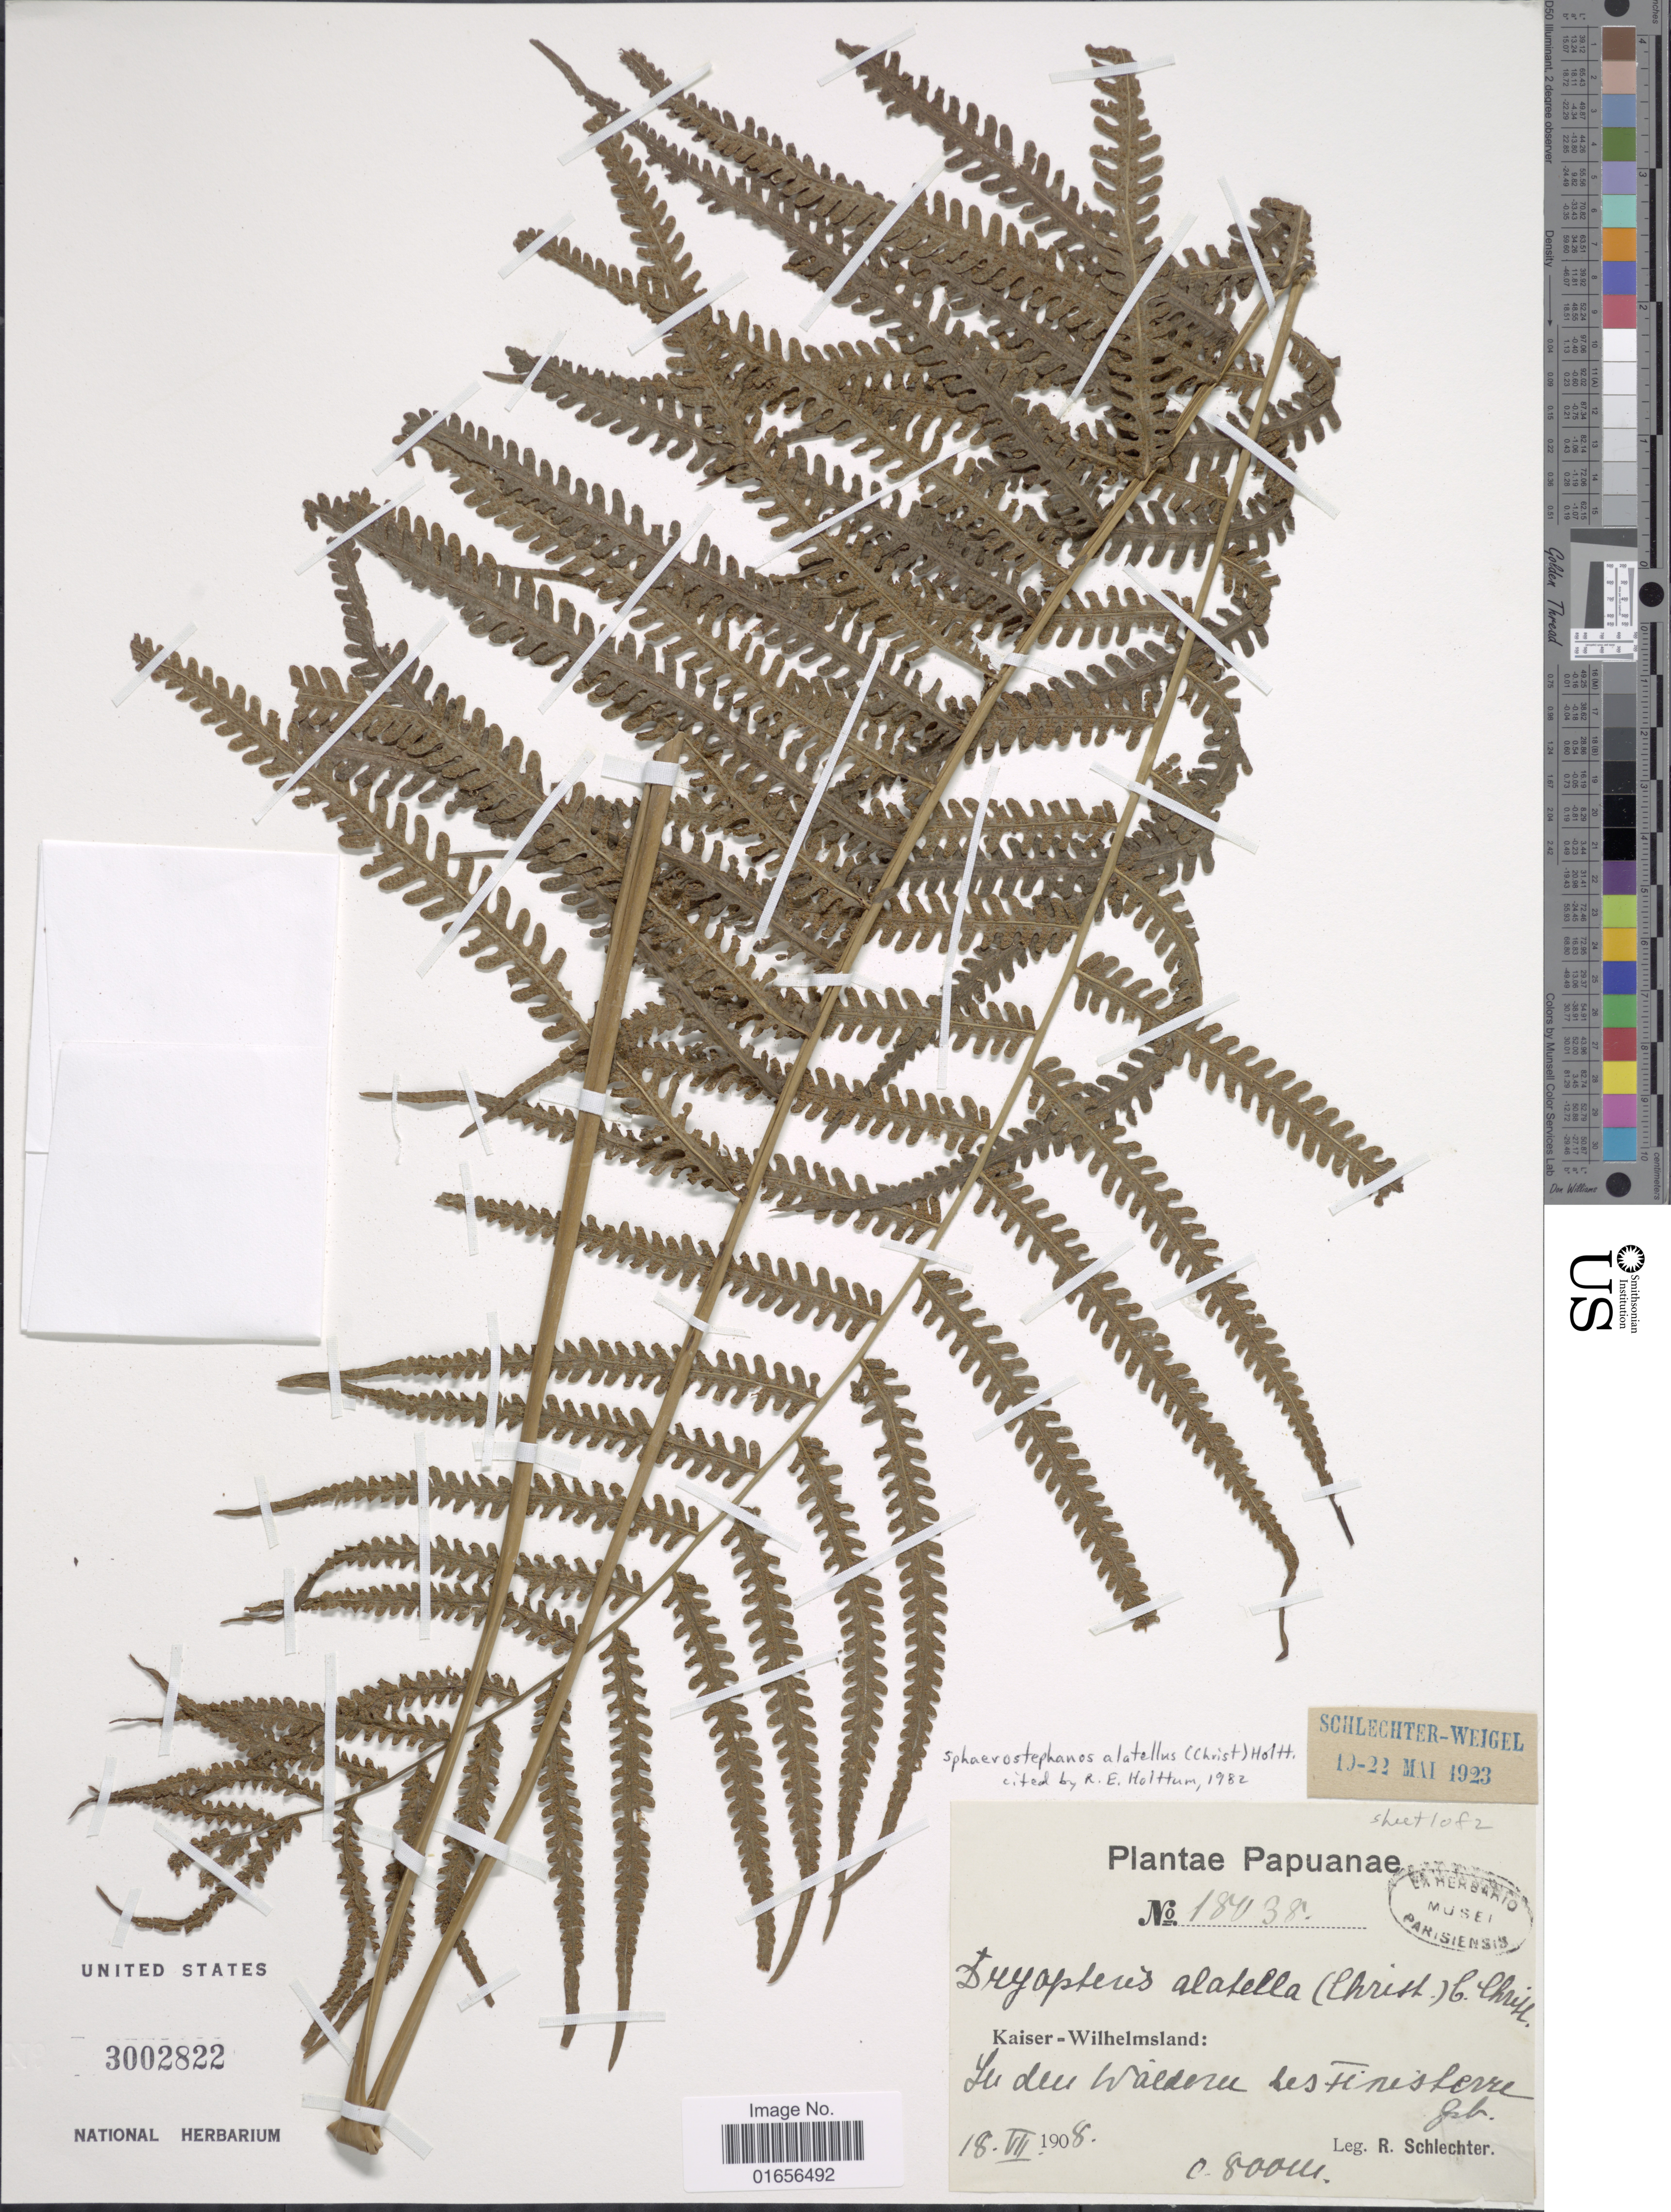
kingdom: Plantae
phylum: Tracheophyta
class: Polypodiopsida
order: Polypodiales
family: Thelypteridaceae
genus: Amphineuron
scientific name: Amphineuron attenuatum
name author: (Kunze) Holttum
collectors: F. R. R. Schlechter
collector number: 18038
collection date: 1908-07-18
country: Papua New Guinea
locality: Papuanae, Kaiser-Wilhelmsland, In den Wäldern des Finisterre geb.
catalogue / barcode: US 3002822